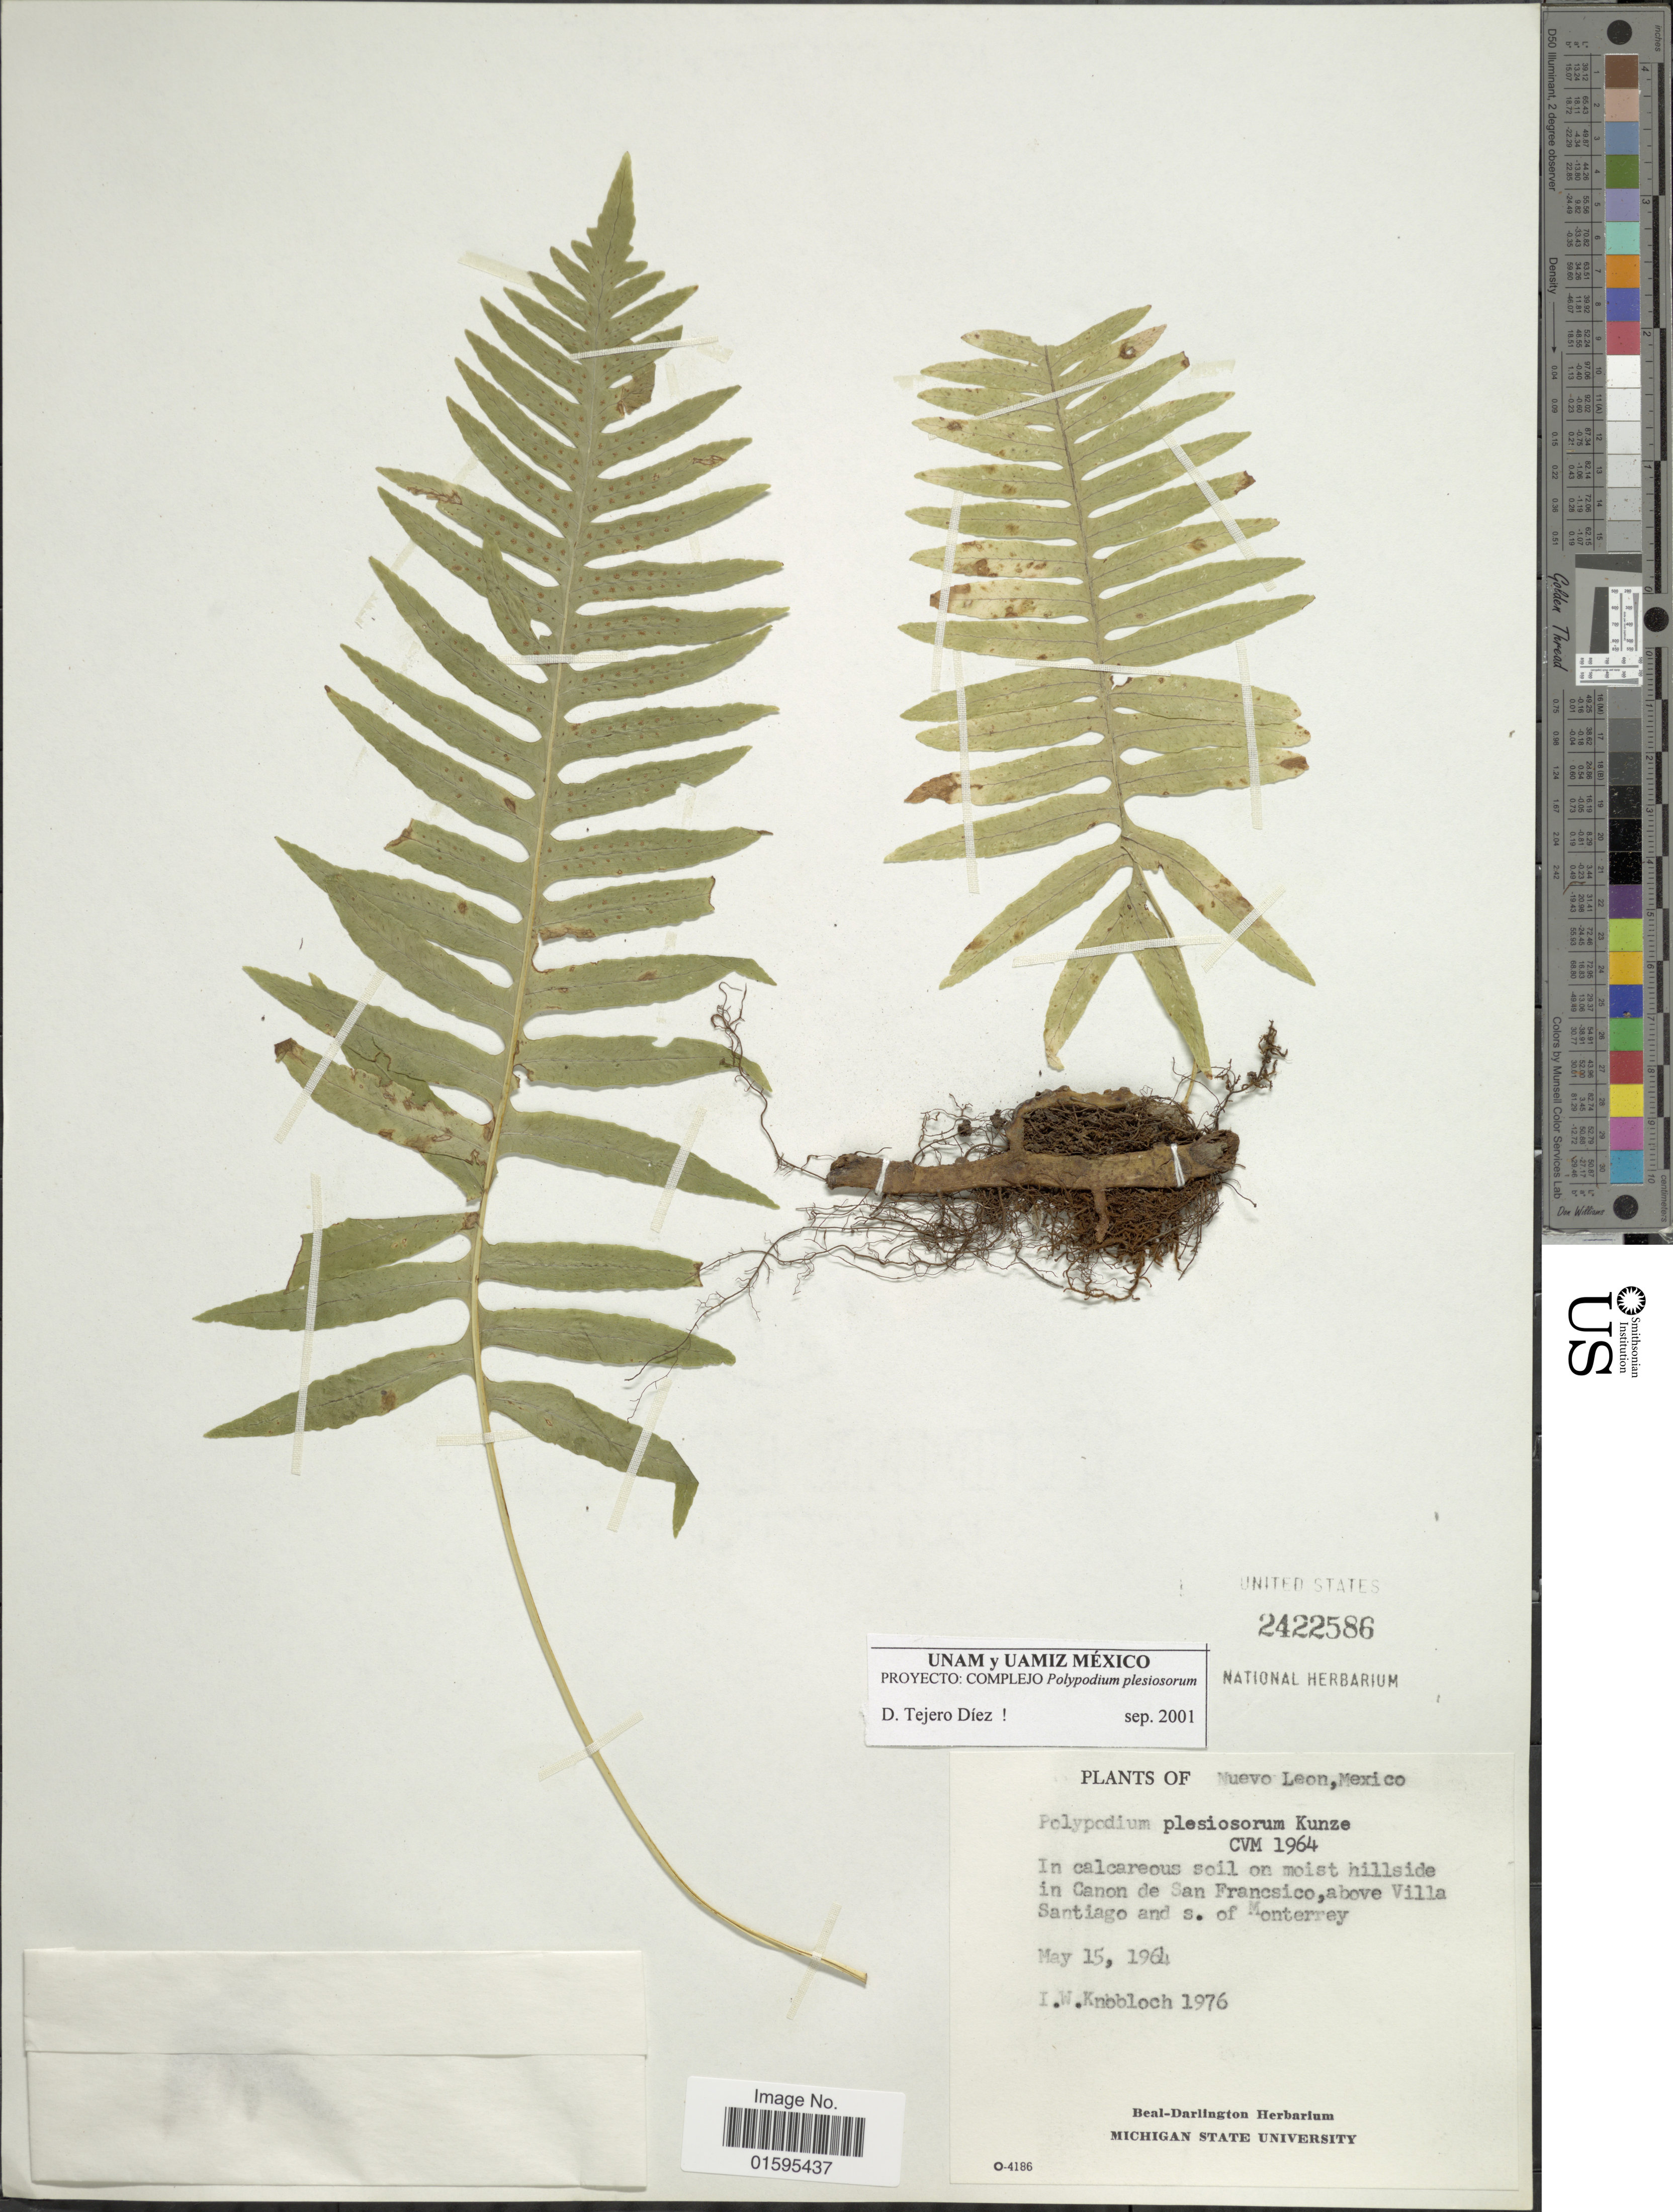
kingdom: Plantae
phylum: Tracheophyta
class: Polypodiopsida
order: Polypodiales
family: Polypodiaceae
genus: Polypodium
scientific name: Polypodium plesiosorum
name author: Kunze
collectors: I. W. Knobloch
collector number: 1976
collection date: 1964-05-15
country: Mexico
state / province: Nuevo León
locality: In calcareous soil on moist hillside in Canon de San Francisco, above Villa Santiago and s. of Monterrey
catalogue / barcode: US 2422586